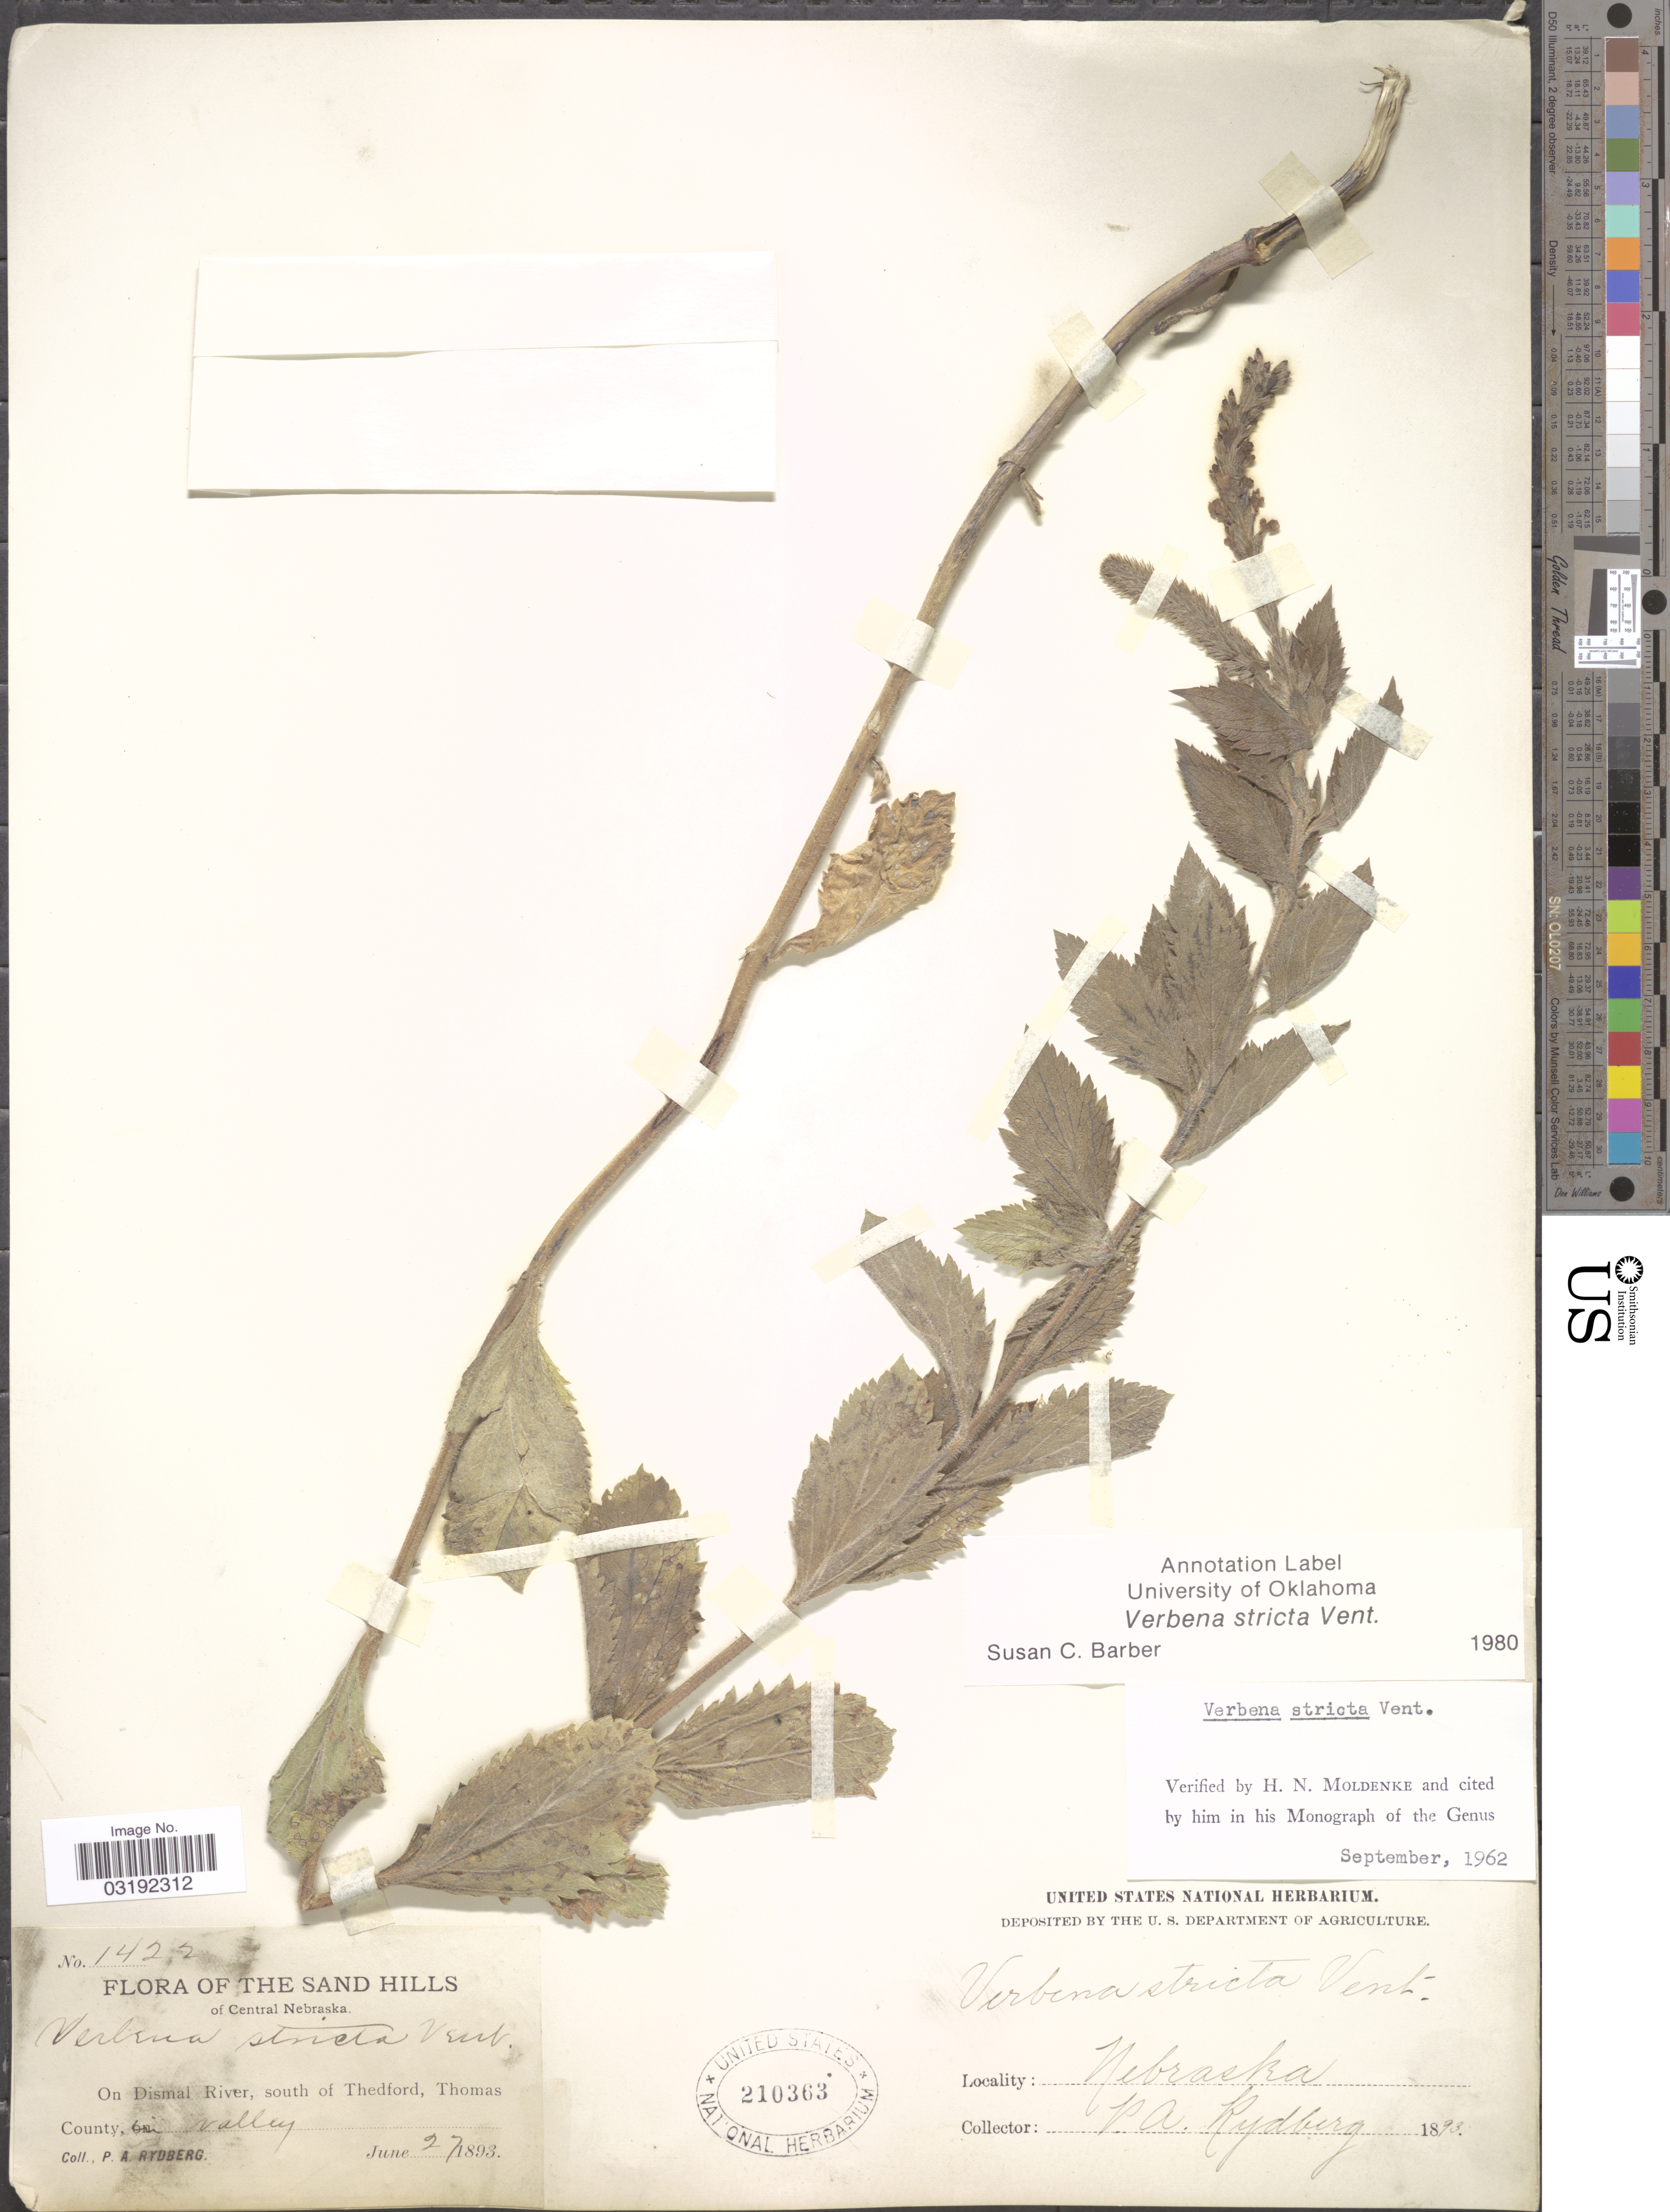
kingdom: Plantae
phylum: Tracheophyta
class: Magnoliopsida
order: Lamiales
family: Verbenaceae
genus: Verbena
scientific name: Verbena stricta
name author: Vent.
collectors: P. A. Rydberg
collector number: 1422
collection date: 1893-06-27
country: United States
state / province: Nebraska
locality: The Sand Hills of Central Nebraska. On Dismal River, south of Thedford, Thomas County, valley.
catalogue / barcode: US 210363